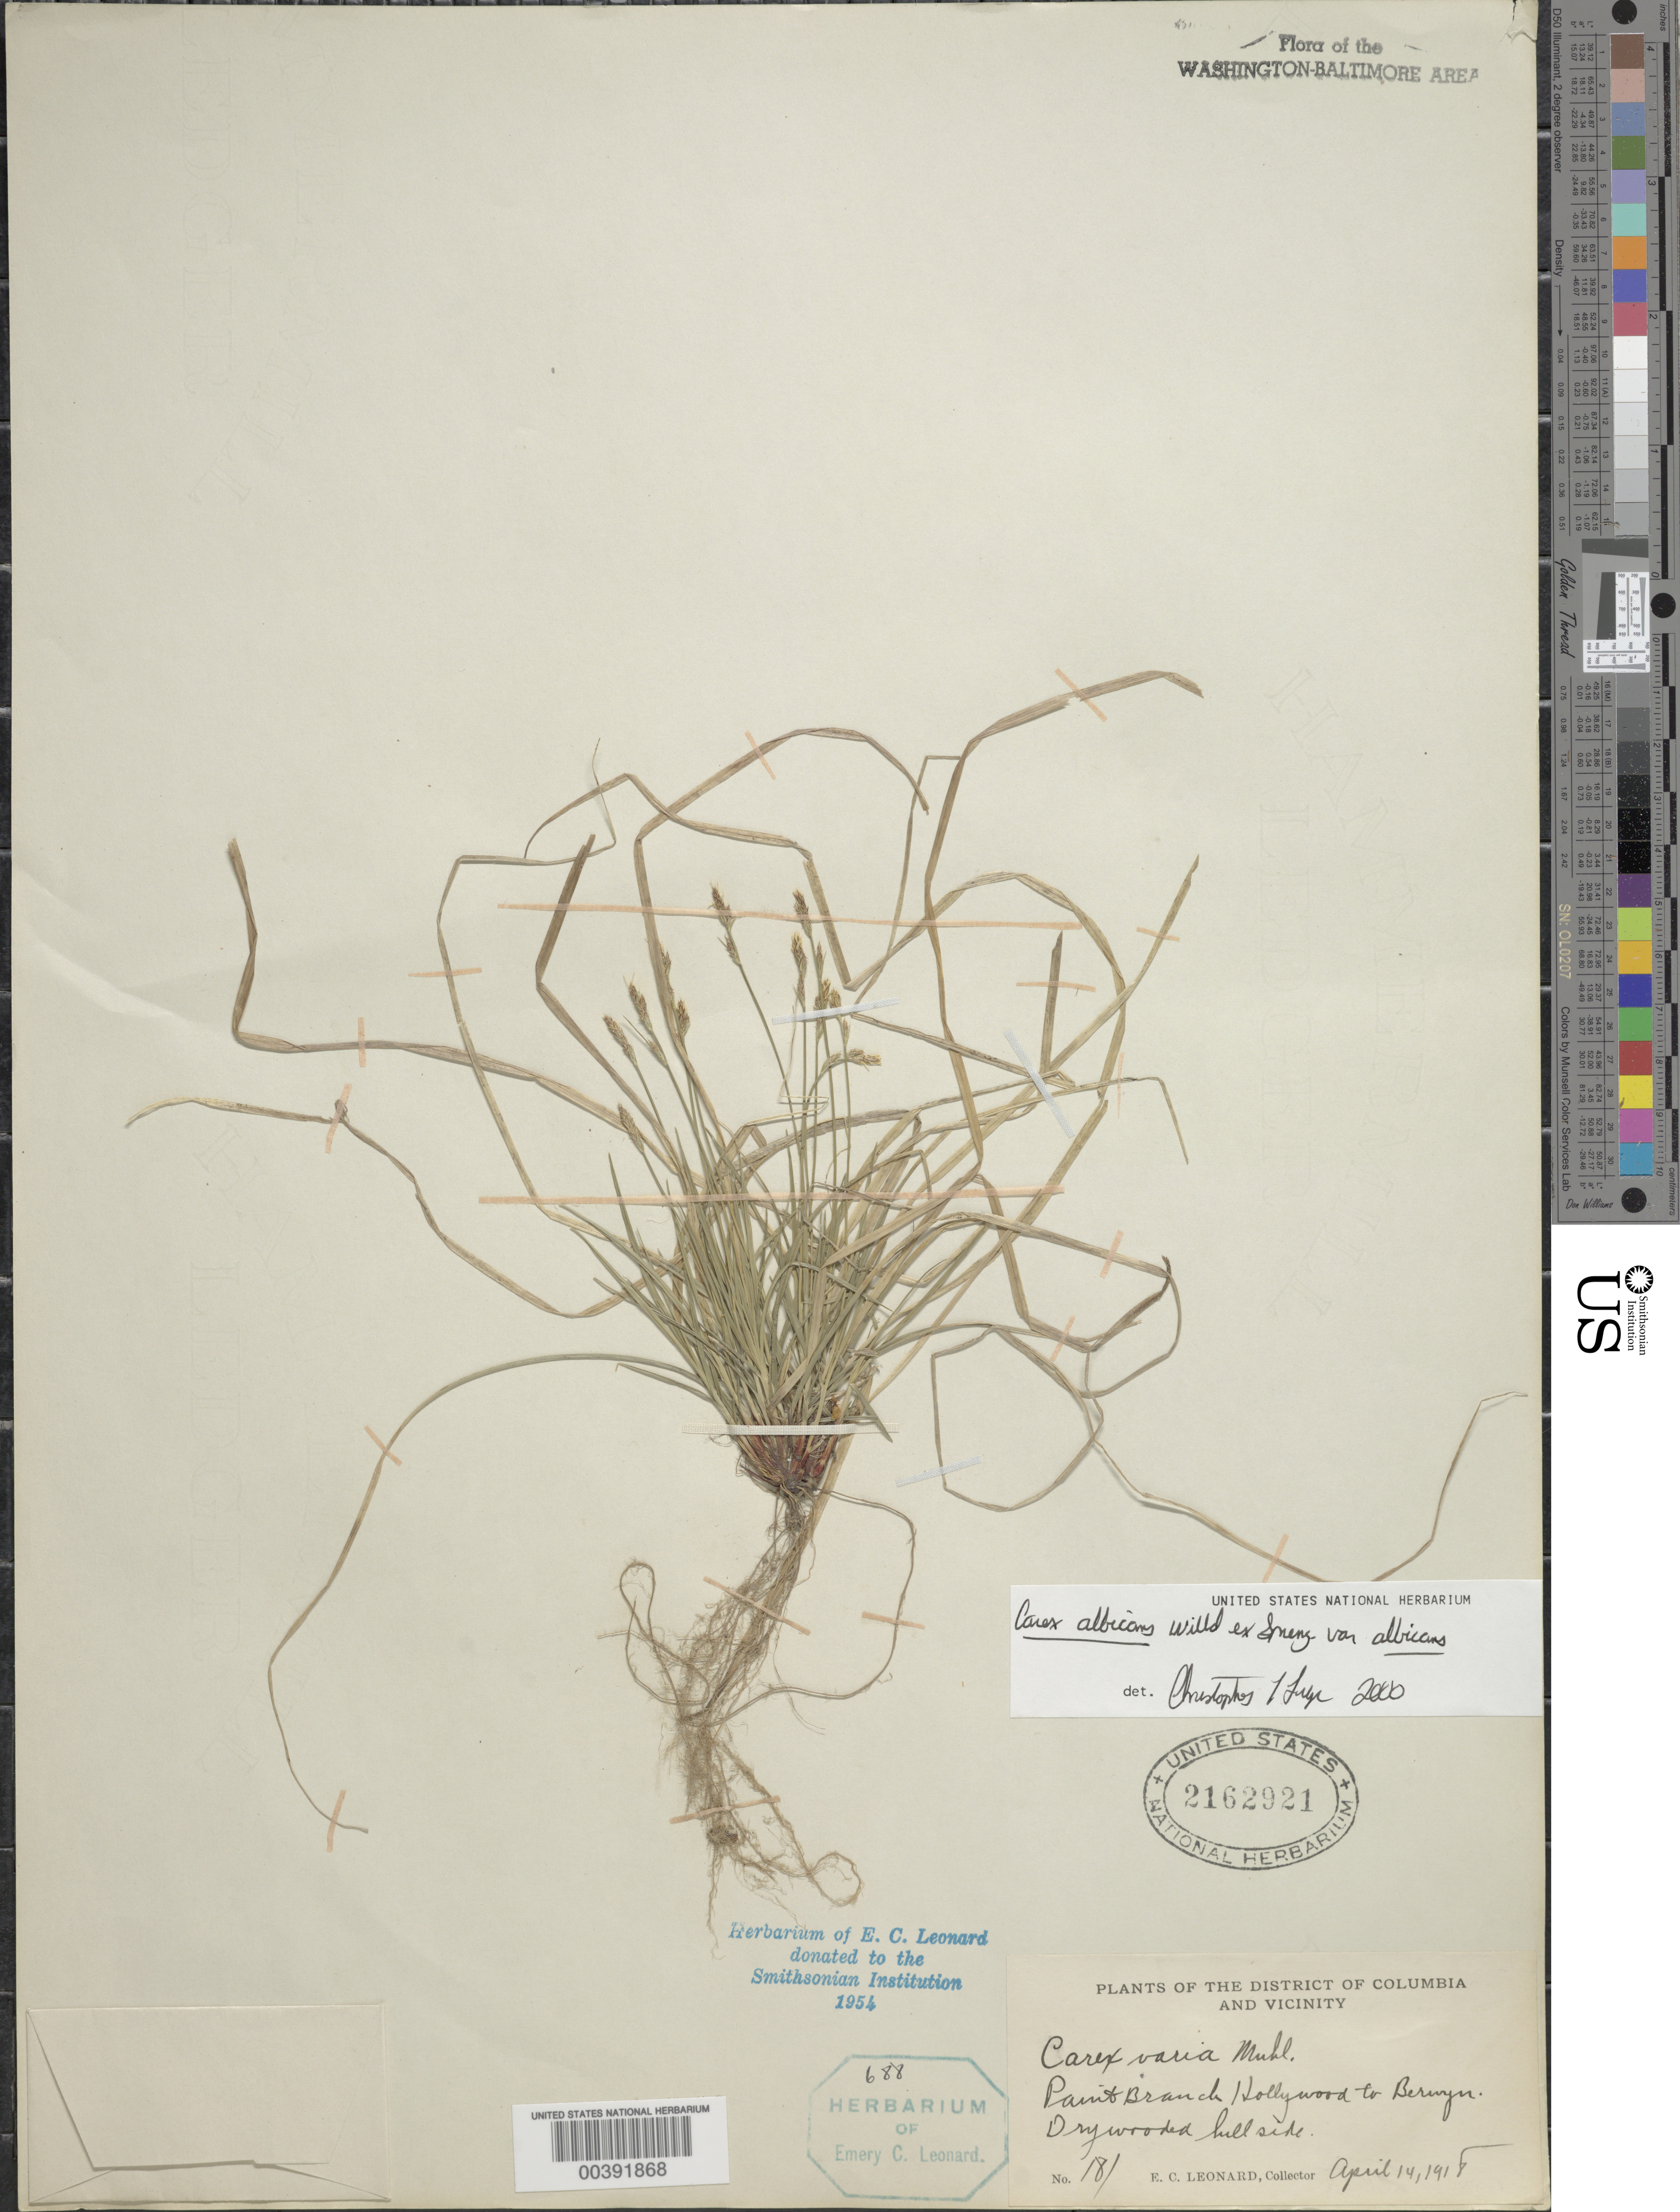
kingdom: Plantae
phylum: Tracheophyta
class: Liliopsida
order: Poales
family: Cyperaceae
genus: Carex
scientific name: Carex albicans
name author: Willd. ex Spreng.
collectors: E. C. Leonard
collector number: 181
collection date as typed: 14 Apr 1918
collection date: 1918-04-14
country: United States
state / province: Maryland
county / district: Prince George's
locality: Paint Branch, Hollywood to Berwyn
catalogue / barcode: US 2162921